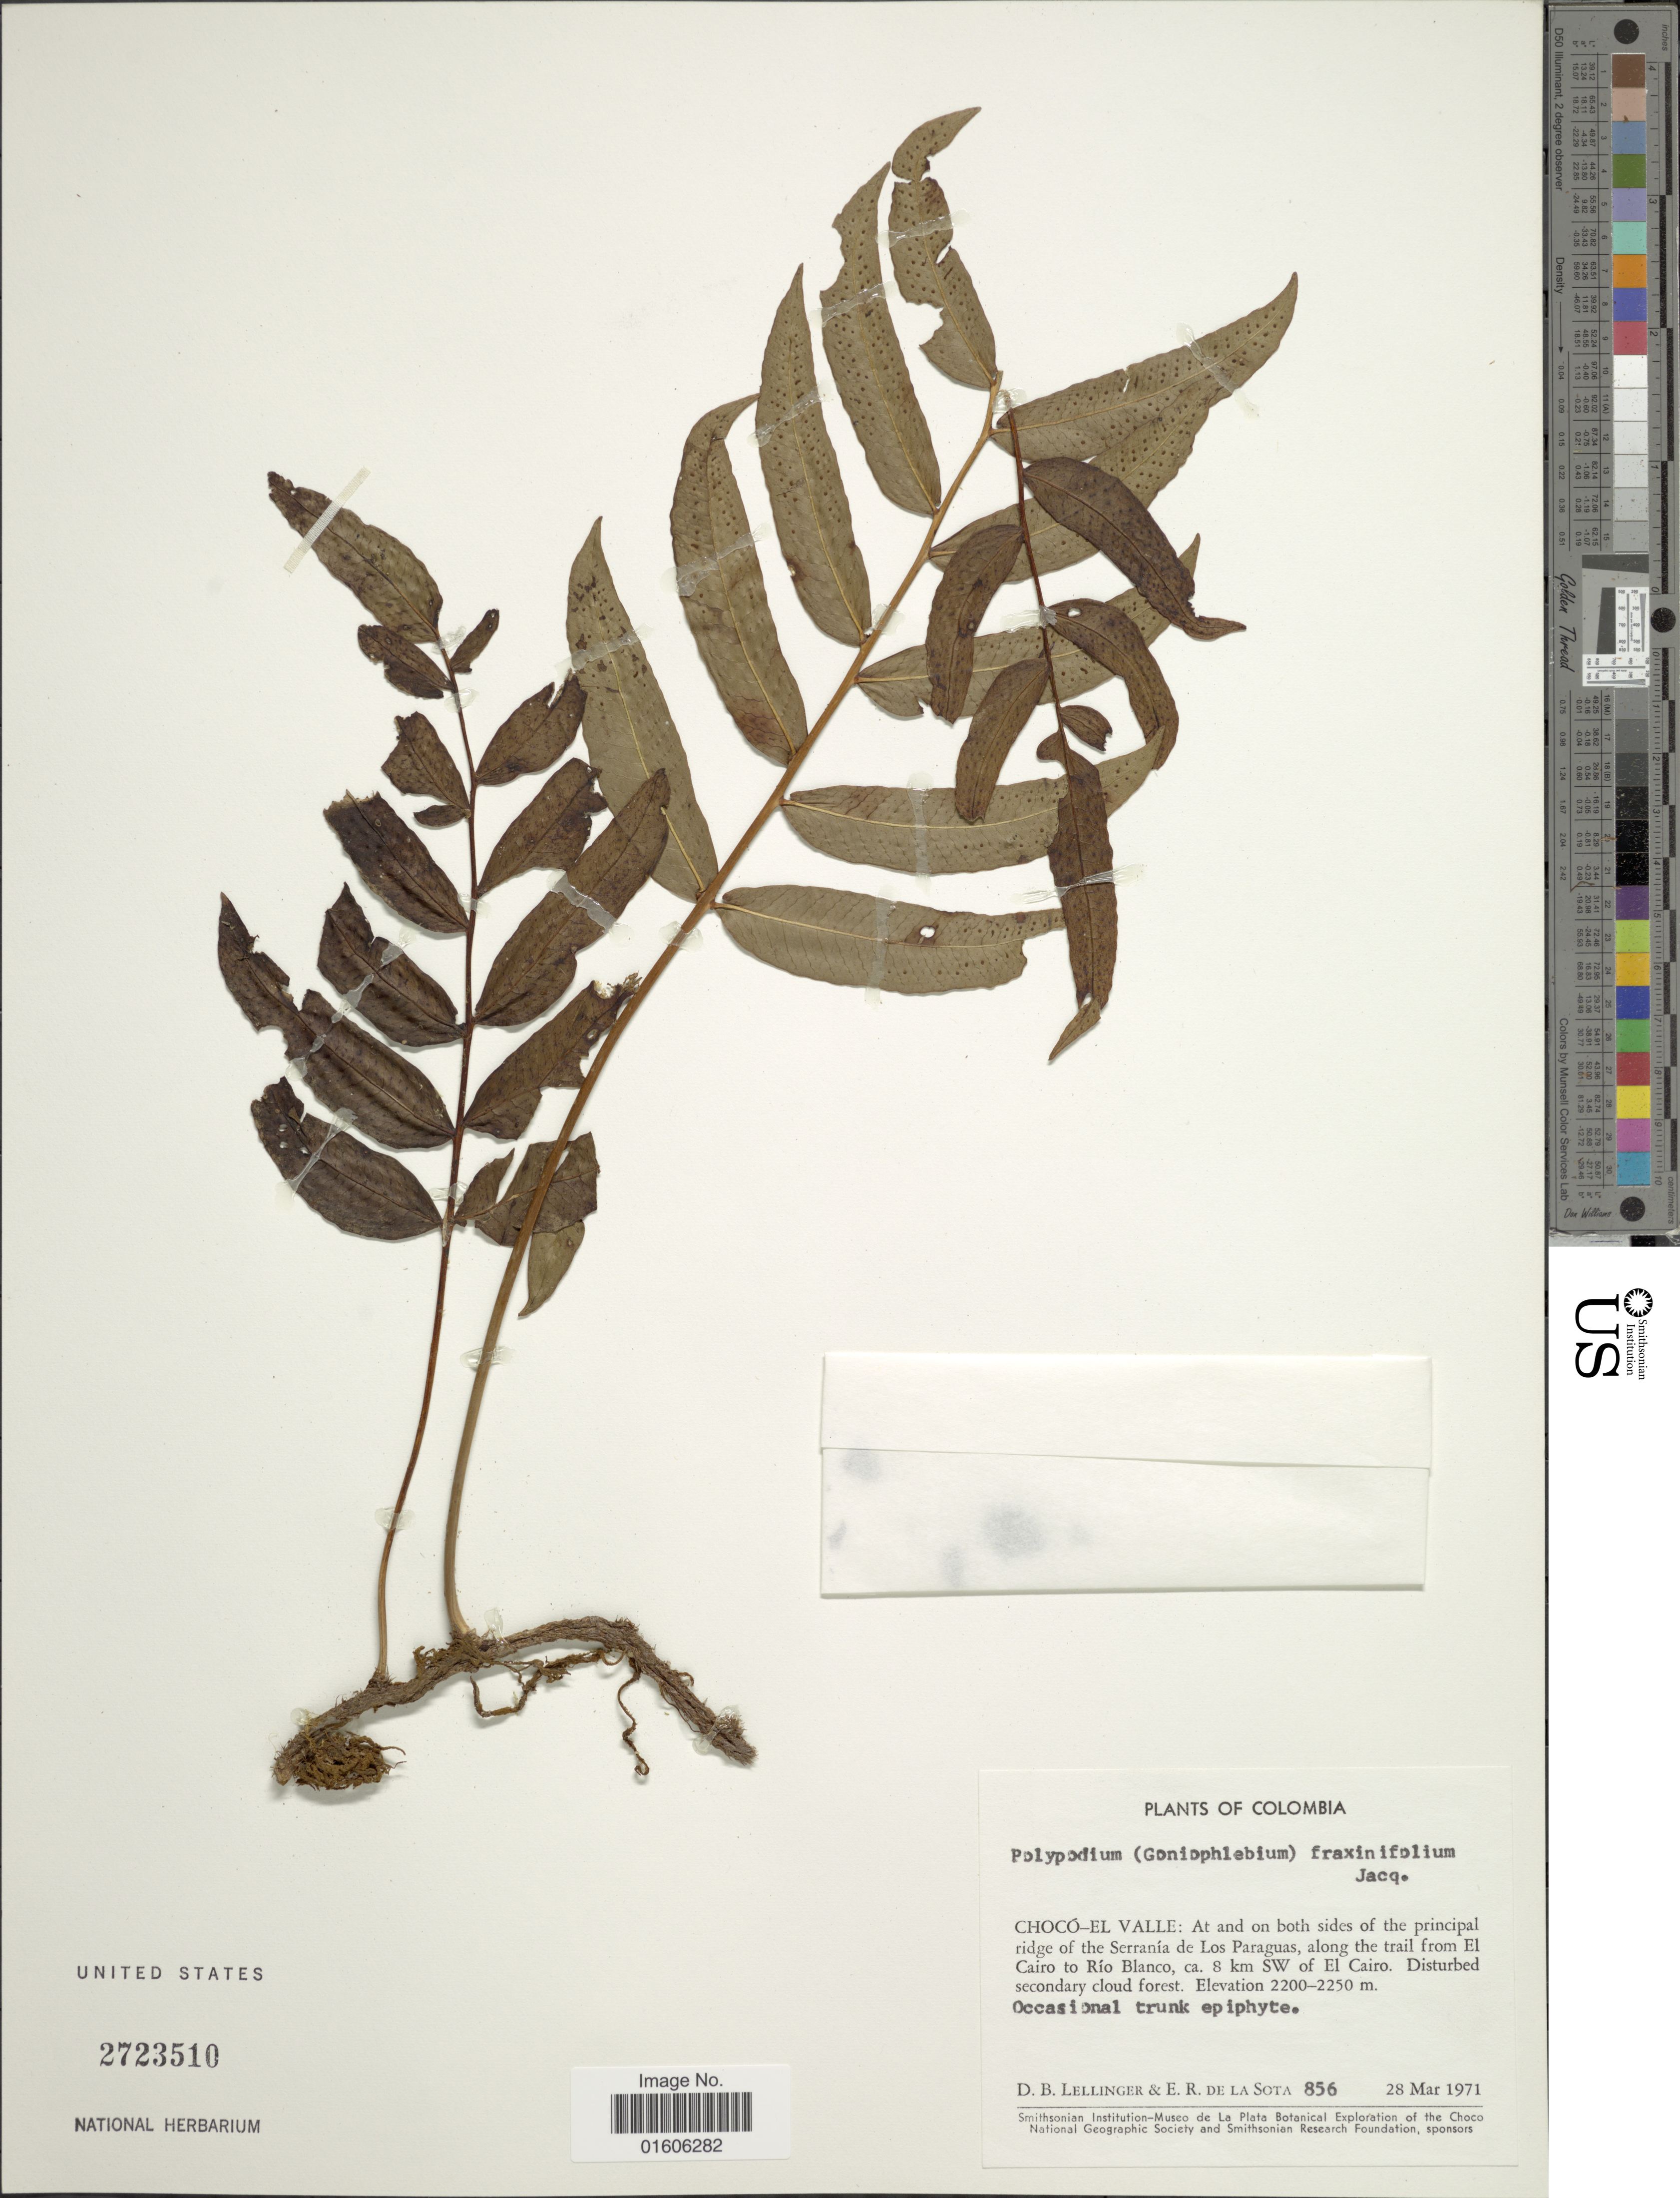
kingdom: Plantae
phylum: Tracheophyta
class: Polypodiopsida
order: Polypodiales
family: Polypodiaceae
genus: Serpocaulon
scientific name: Serpocaulon fraxinifolium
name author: (Jacq.) A.R. Sm.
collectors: D. B. Lellinger & E. R. de la Sota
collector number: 856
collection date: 1971-03-28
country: Colombia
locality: Chocó-El Valle: At and on both sides of the principal ridge of the Serranía de Los Paraguas, along the trail from El Cairo to Río Blanco, ca. 8 km SW of El Cairo.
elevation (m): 2200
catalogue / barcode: US 2723510